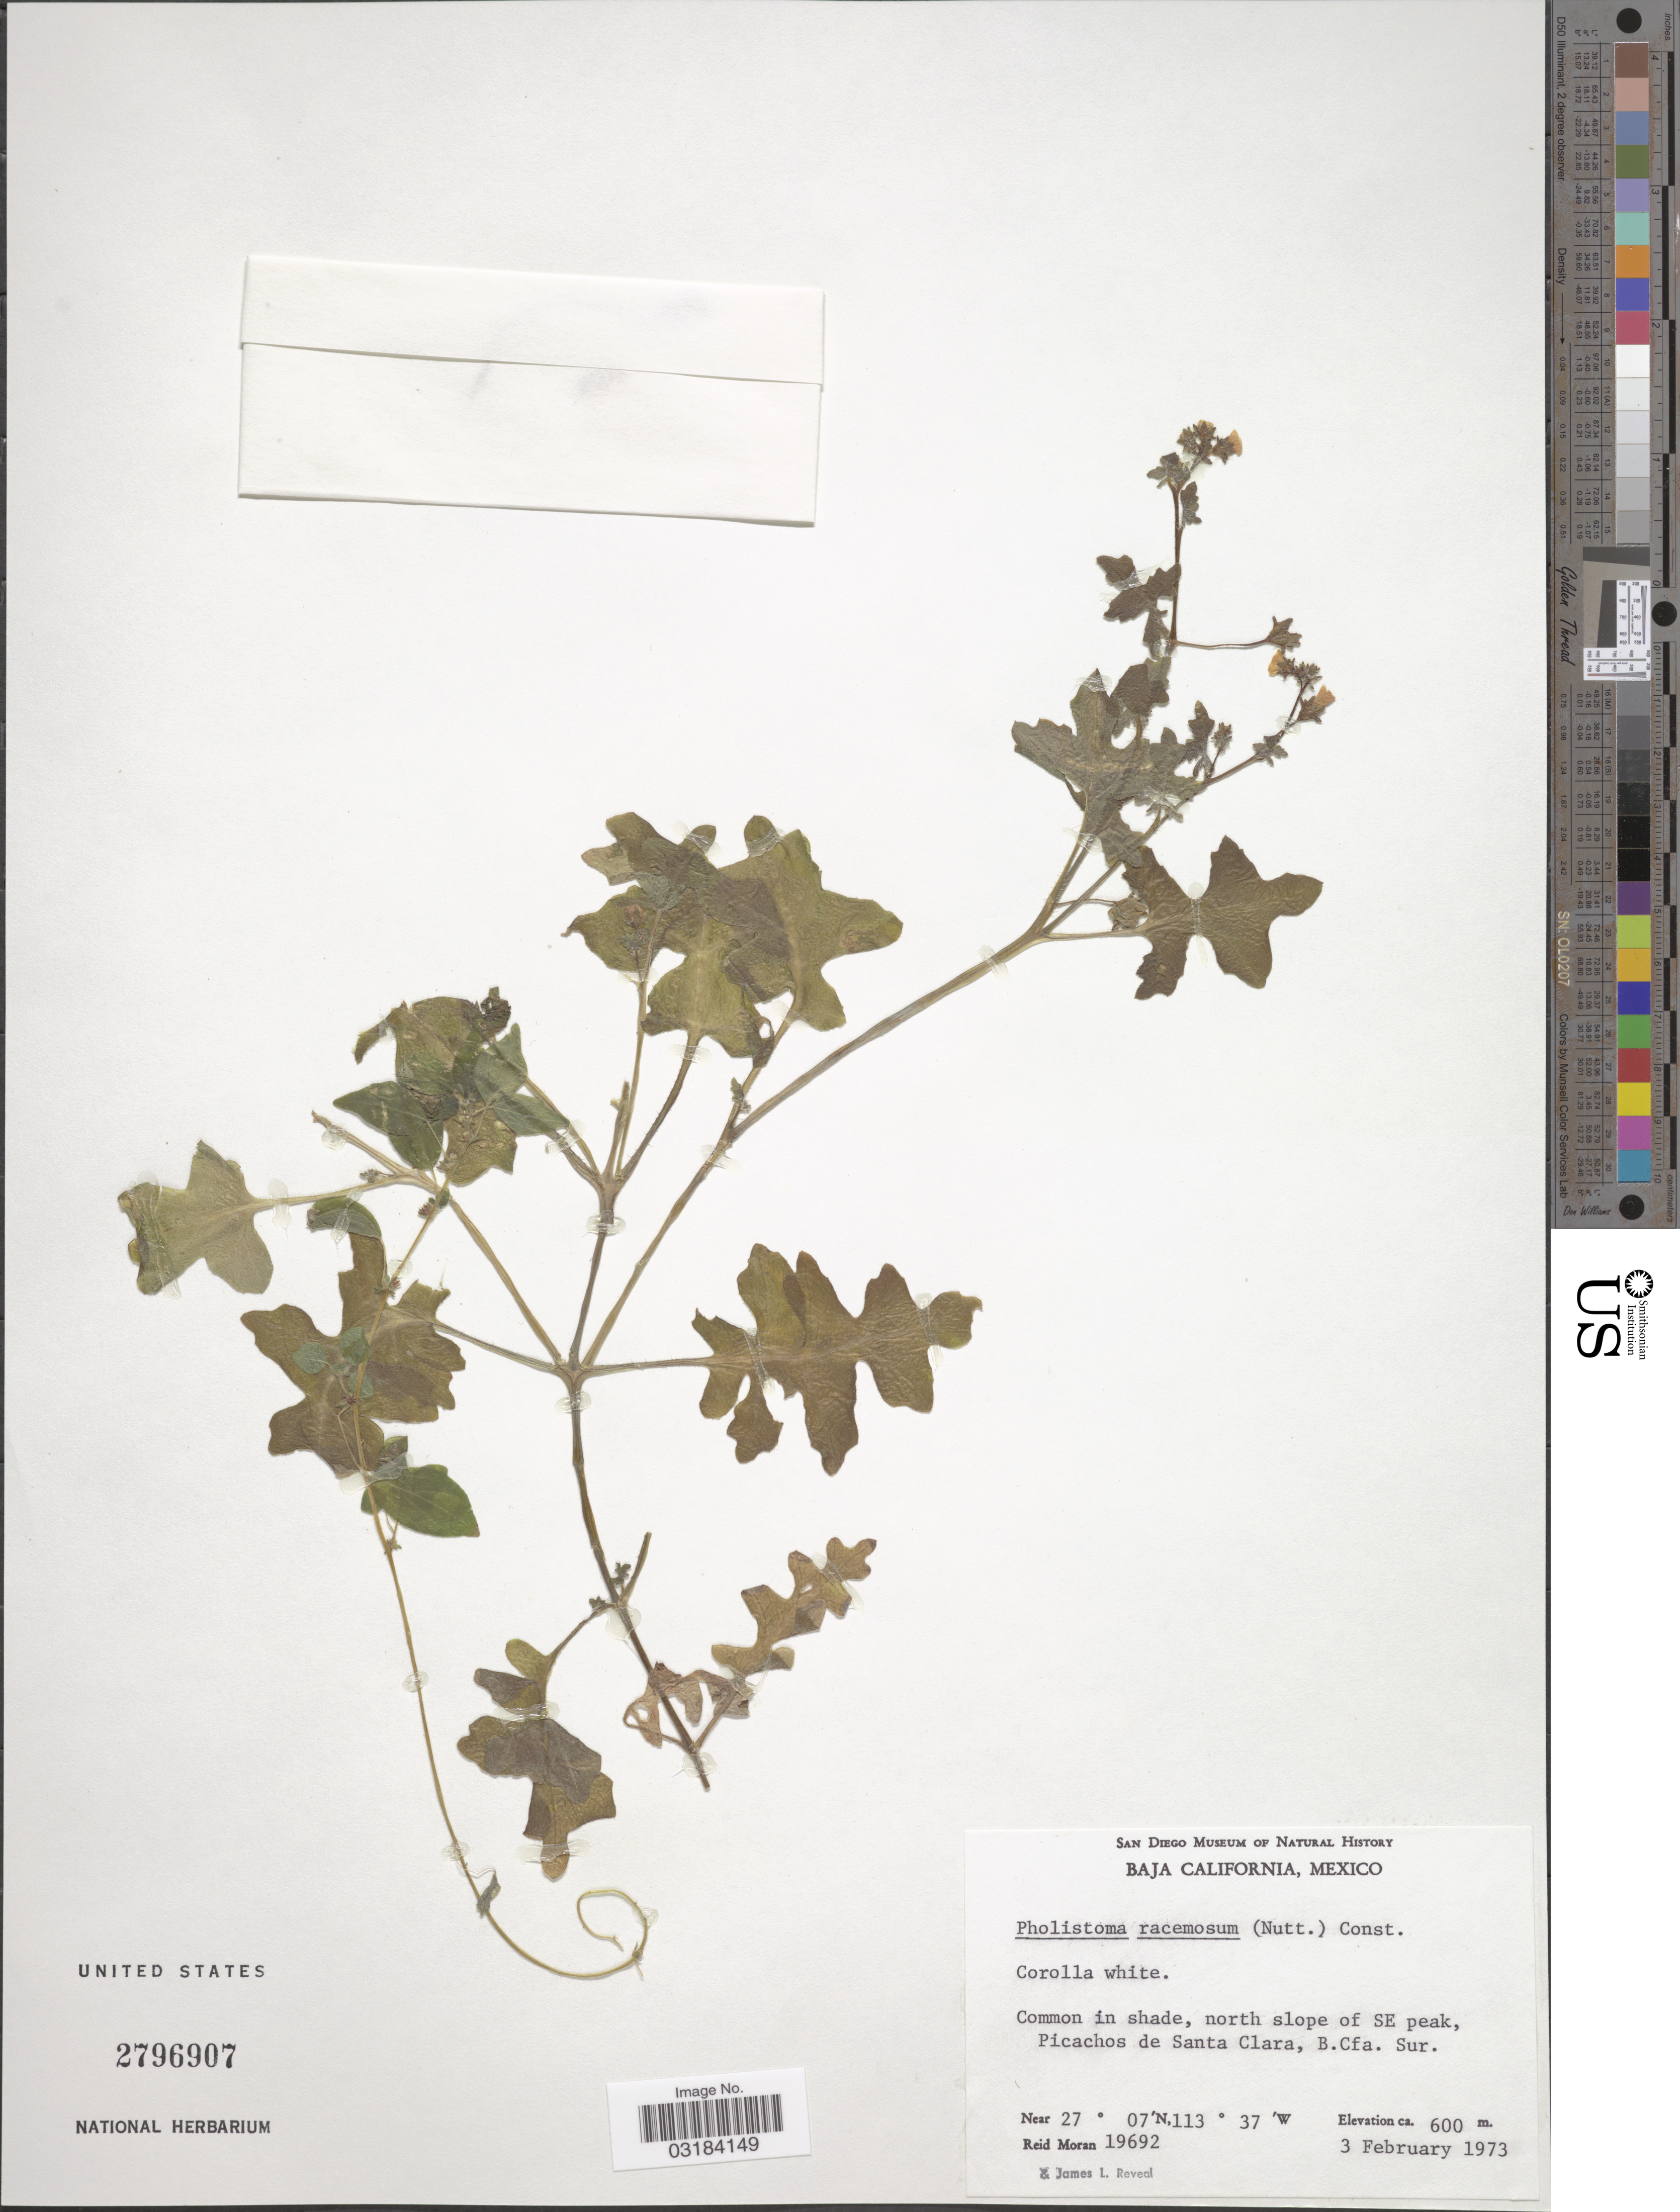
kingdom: Plantae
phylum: Tracheophyta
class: Magnoliopsida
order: Boraginales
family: Hydrophyllaceae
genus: Pholistoma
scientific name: Pholistoma racemosum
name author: (Nutt. ex A. Gray) Constance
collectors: R. V. Moran & J. L. Reveal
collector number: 19692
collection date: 1973-02-03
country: Mexico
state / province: Baja California Sur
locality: North slope of SE peak, Picachos de Santa Clara, B.Cfa. Sur.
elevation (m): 600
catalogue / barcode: US 2796907